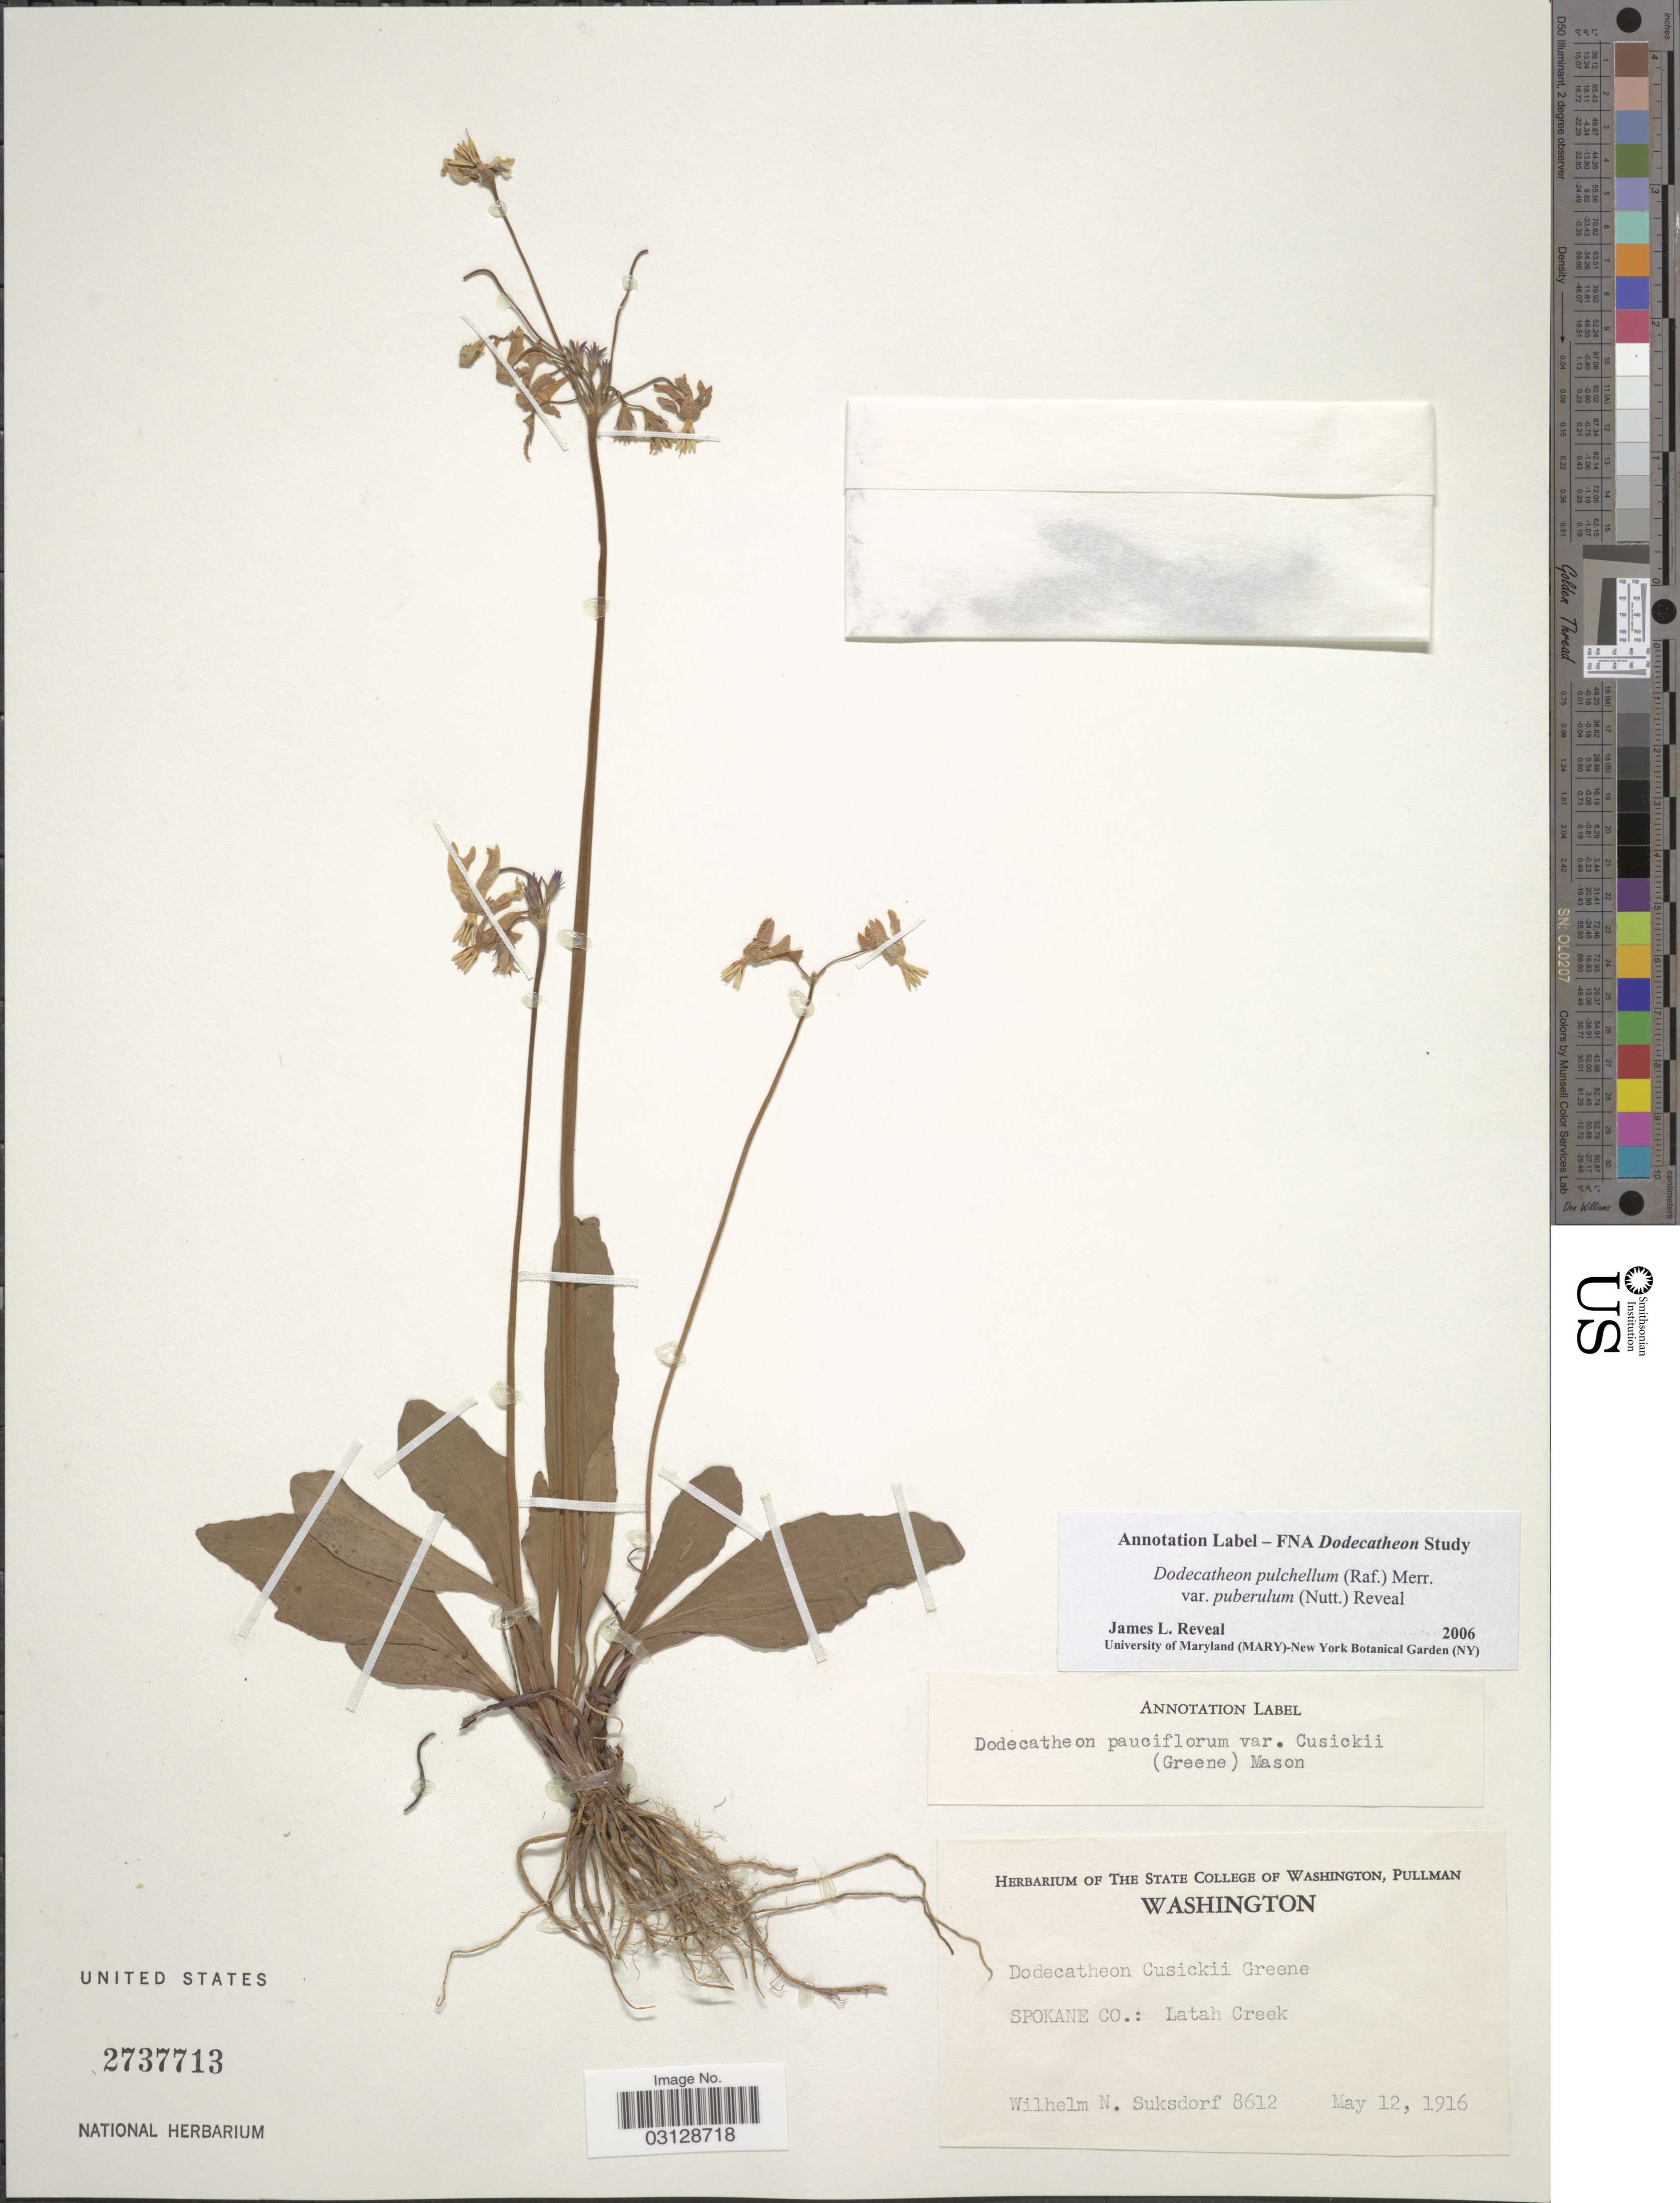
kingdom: Plantae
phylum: Tracheophyta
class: Magnoliopsida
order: Ericales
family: Primulaceae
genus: Dodecatheon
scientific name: Dodecatheon pulchellum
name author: (Raf.) Merr.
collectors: W. N. Suksdorf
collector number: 8612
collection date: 1916-05-12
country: United States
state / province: Washington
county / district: Spokane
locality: Spokane Co.: Latah Creek.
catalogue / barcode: US 2737713